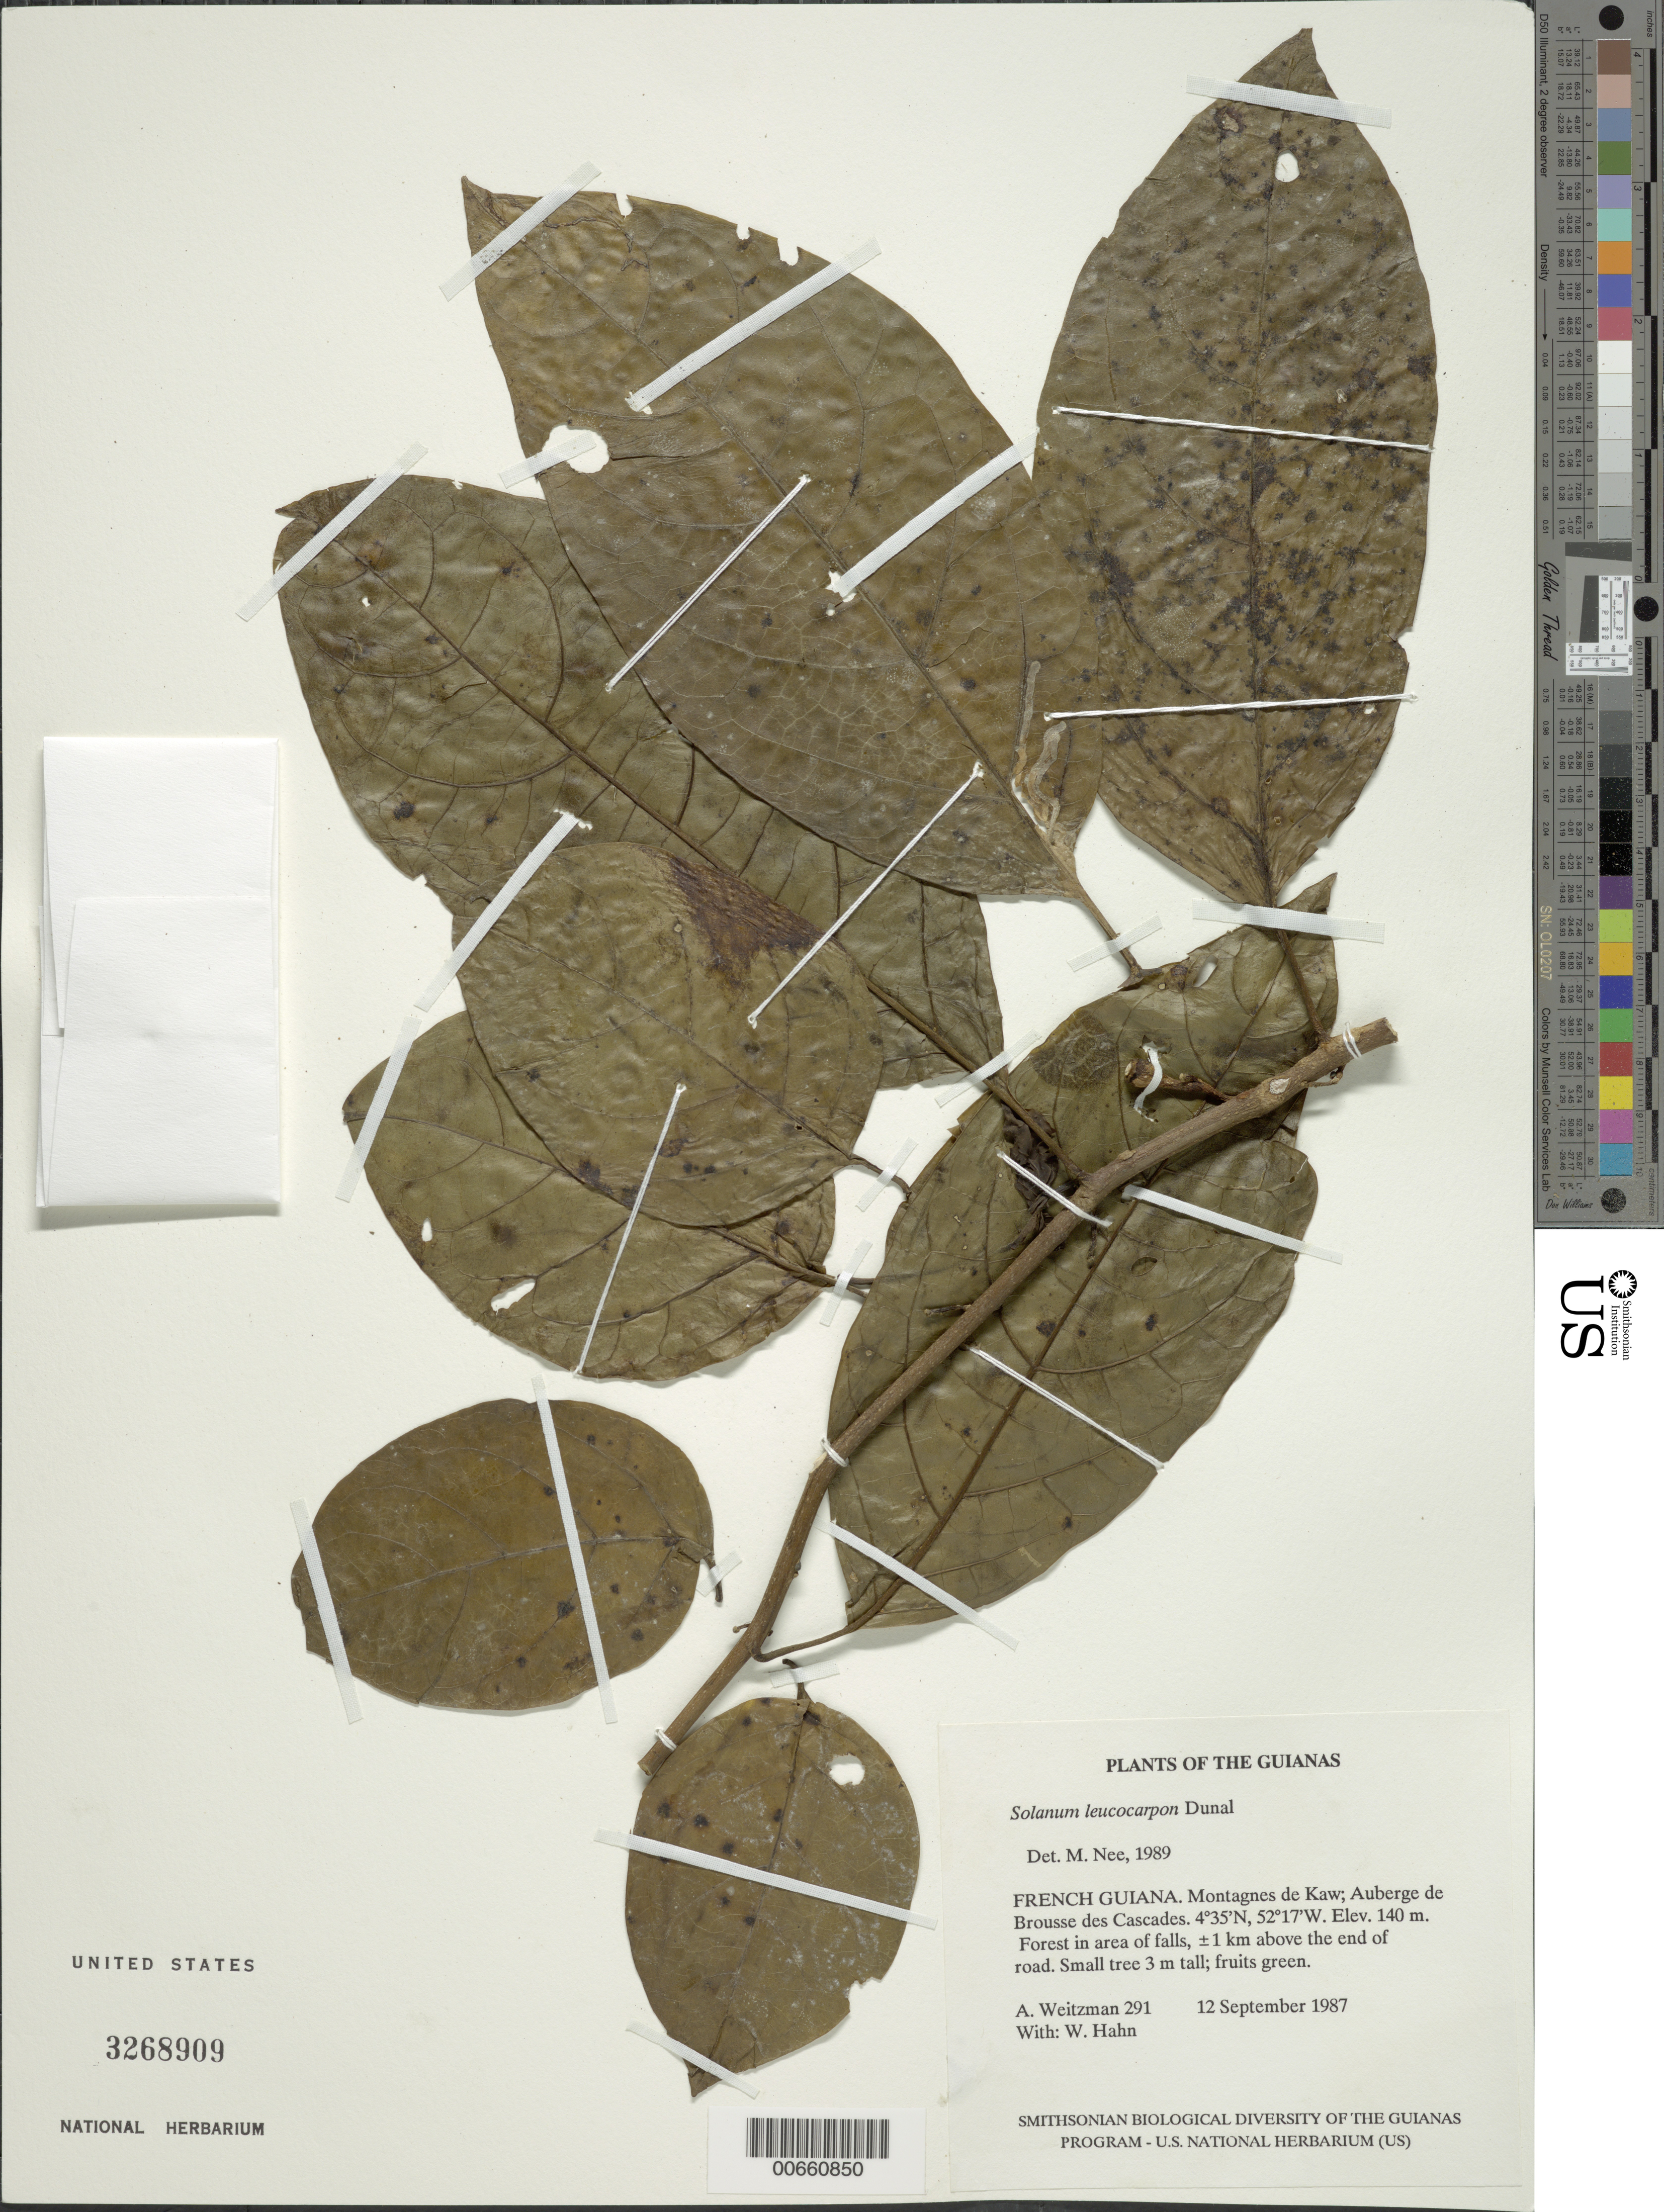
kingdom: Plantae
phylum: Tracheophyta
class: Magnoliopsida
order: Solanales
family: Solanaceae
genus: Solanum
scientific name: Solanum leucocarpon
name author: Dunal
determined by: Nee, Michael H.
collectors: A. L. Weitzman & W. Hahn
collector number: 291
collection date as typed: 9 Sep 1987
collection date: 1987-09-09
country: French Guiana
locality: Montagnes de Kaw; Auberge de Brousse des Cascades. ±1 km above the end of road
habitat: Forest in area of falls.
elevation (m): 140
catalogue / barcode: US 3268909